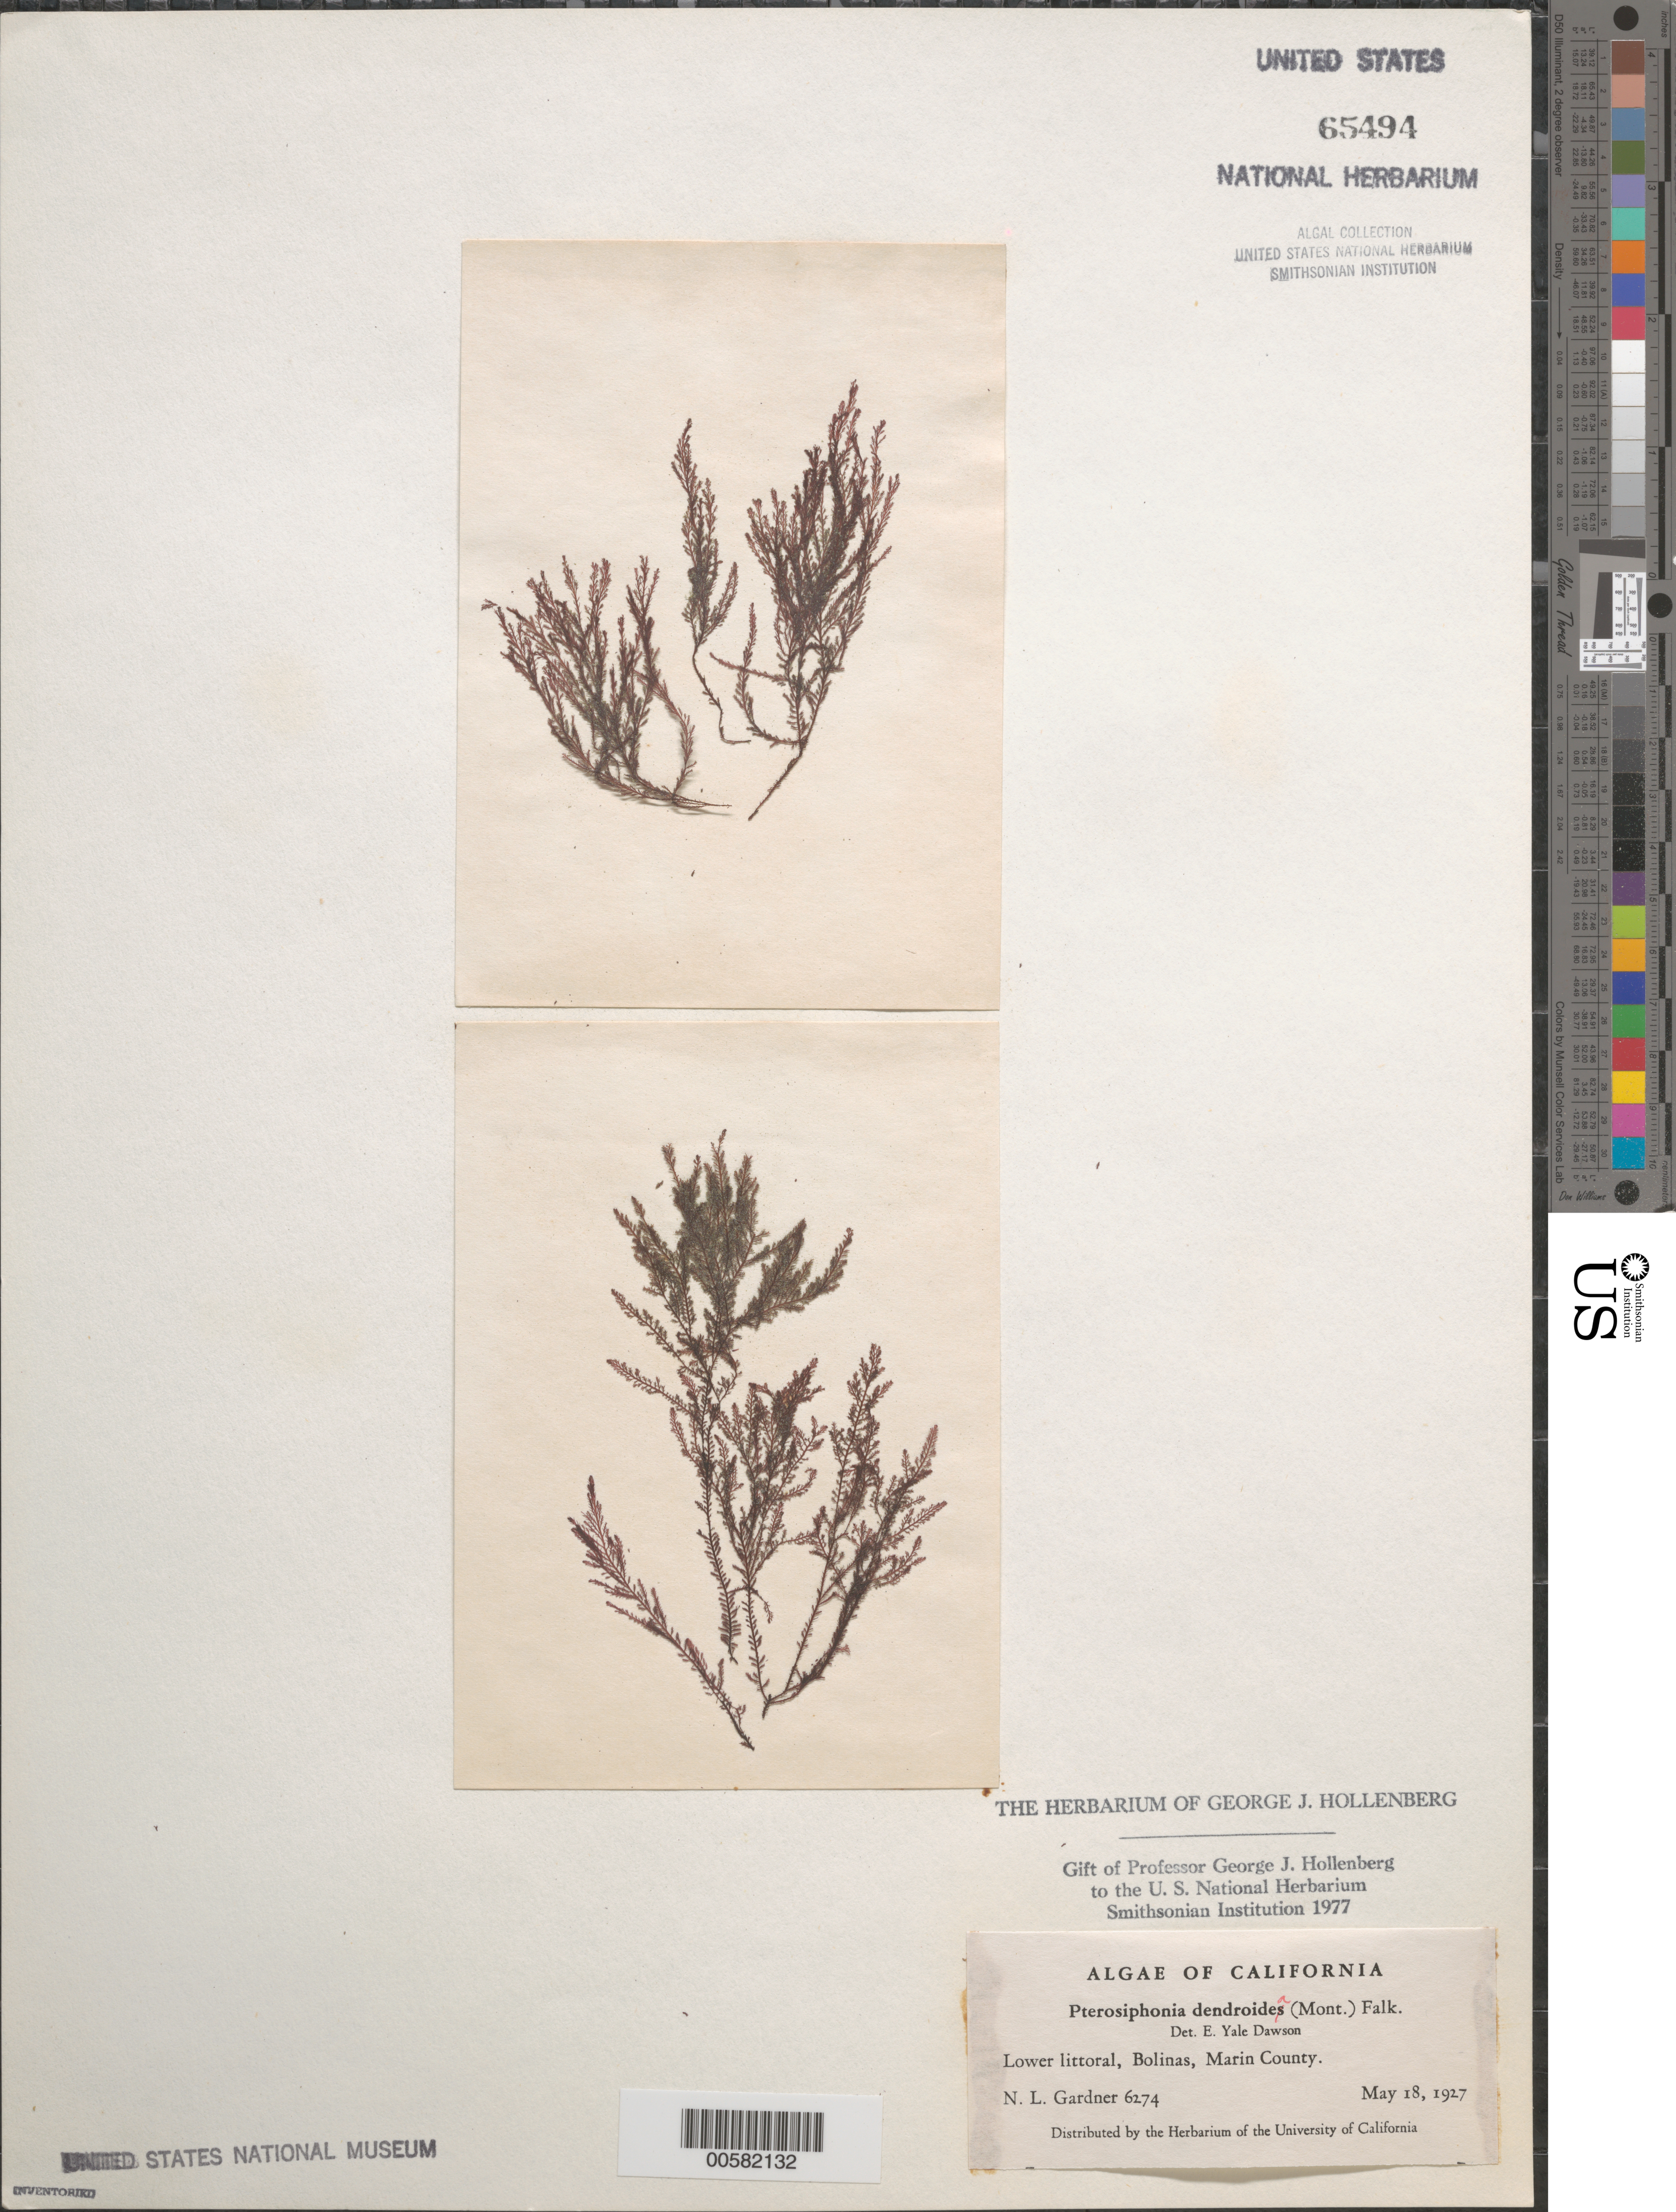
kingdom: Plantae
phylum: Rhodophyta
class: Florideophyceae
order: Ceramiales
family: Rhodomelaceae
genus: Symphyocladiella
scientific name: Symphyocladiella dendroidea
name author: (Montagne) Bustamante et al.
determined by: Algae name updating Project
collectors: N. Gardner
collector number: NLG 6274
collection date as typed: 18 May 1927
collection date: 1927-05-18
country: United States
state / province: California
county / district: Marin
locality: Bolinas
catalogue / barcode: US 65494